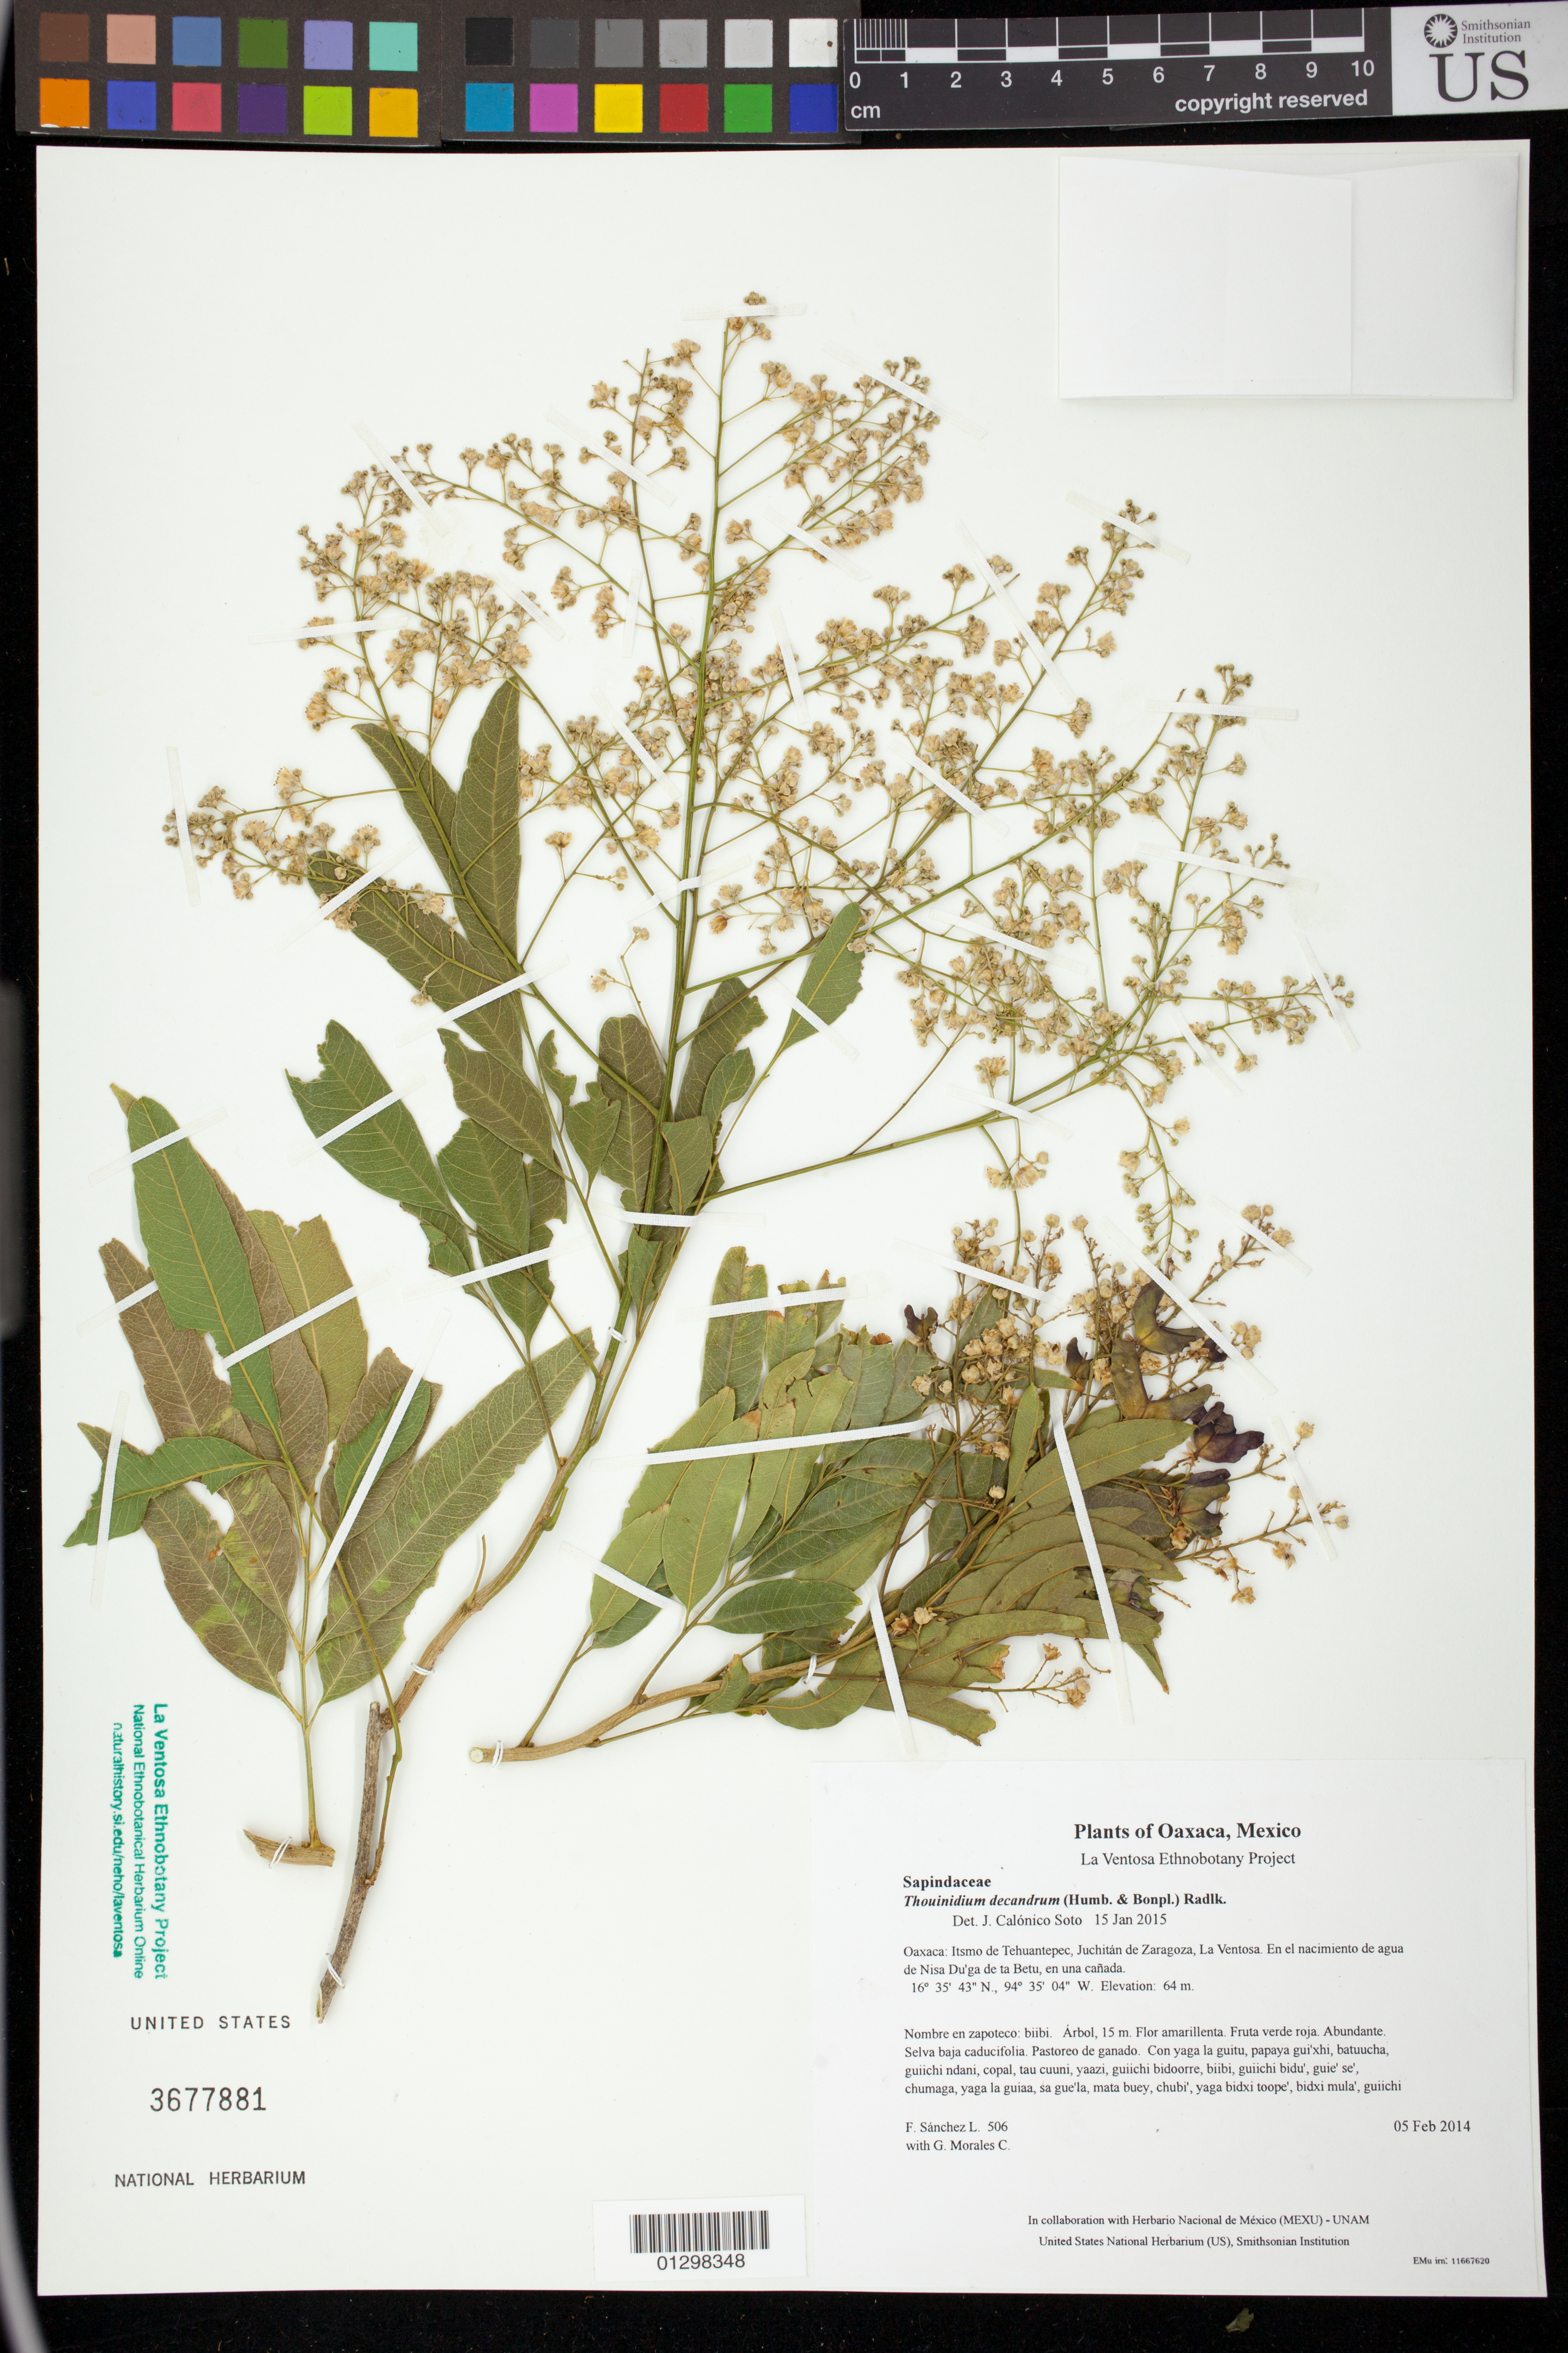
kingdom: Plantae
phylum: Tracheophyta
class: Magnoliopsida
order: Sapindales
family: Sapindaceae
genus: Thouinidium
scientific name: Thouinidium decandrum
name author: (Bonpl.) Radlk.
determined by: Calónico Soto, J.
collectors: F. Sánchez L. & G. Morales C.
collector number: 506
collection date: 2014-02-05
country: Mexico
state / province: Oaxaca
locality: Itsmo de Tehuantepec, Juchitán de Zaragoza, La Ventosa. En el nacimiento de agua de Nisa Du'ga de ta Betu, en una cañada.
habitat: Selva baja caducifolia. Pastoreo de ganado.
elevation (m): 64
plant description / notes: JEBOT, MEXU, SERO, US; Yaga. 15 m. Guie' naguchi ga. Cuaananaxhi naga' naxiña'. Stale.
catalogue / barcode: US 3677881